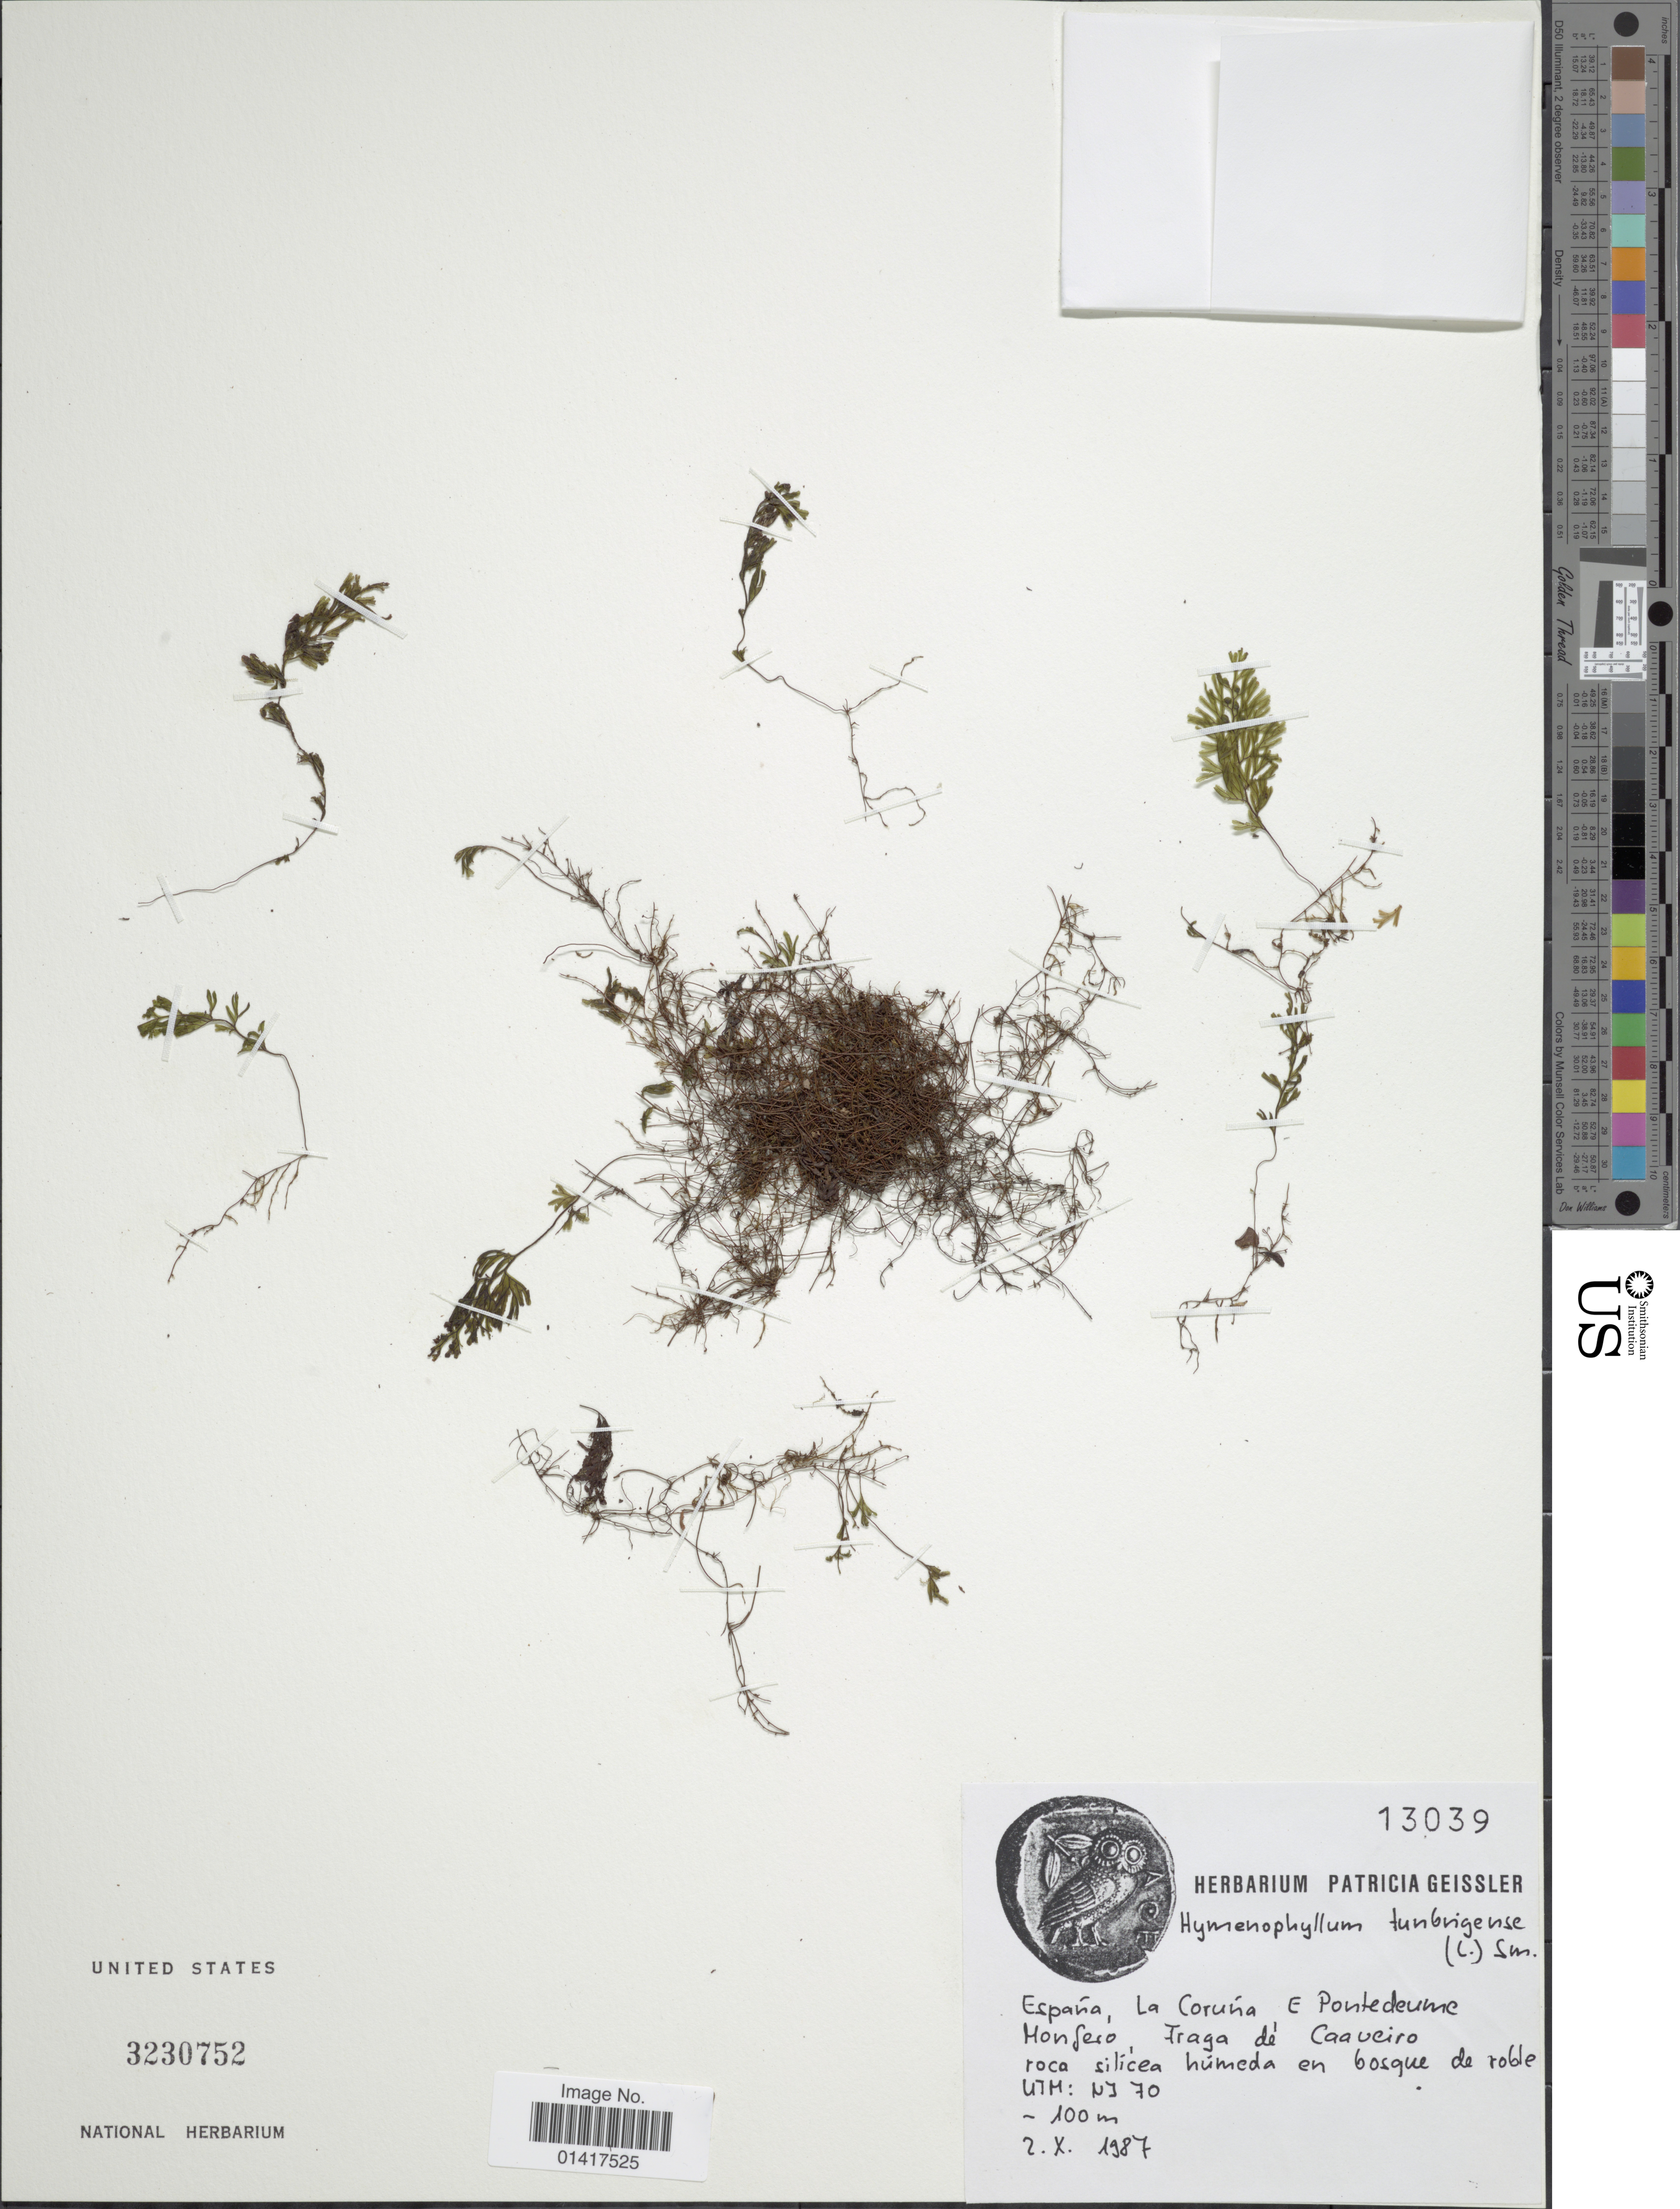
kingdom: Plantae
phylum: Tracheophyta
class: Polypodiopsida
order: Hymenophyllales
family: Hymenophyllaceae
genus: Hymenophyllum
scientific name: Hymenophyllum tunbrigense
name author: (L.) Small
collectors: P. Geissler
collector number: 13039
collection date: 1987-10-02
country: Spain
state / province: Galicia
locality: Espana. La Coruna E Pontedeume Monfero, Fraga de Caavciro. roca silicea humeda en bosque de roble . UTM: NJ 70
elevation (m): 100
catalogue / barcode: US 3230752